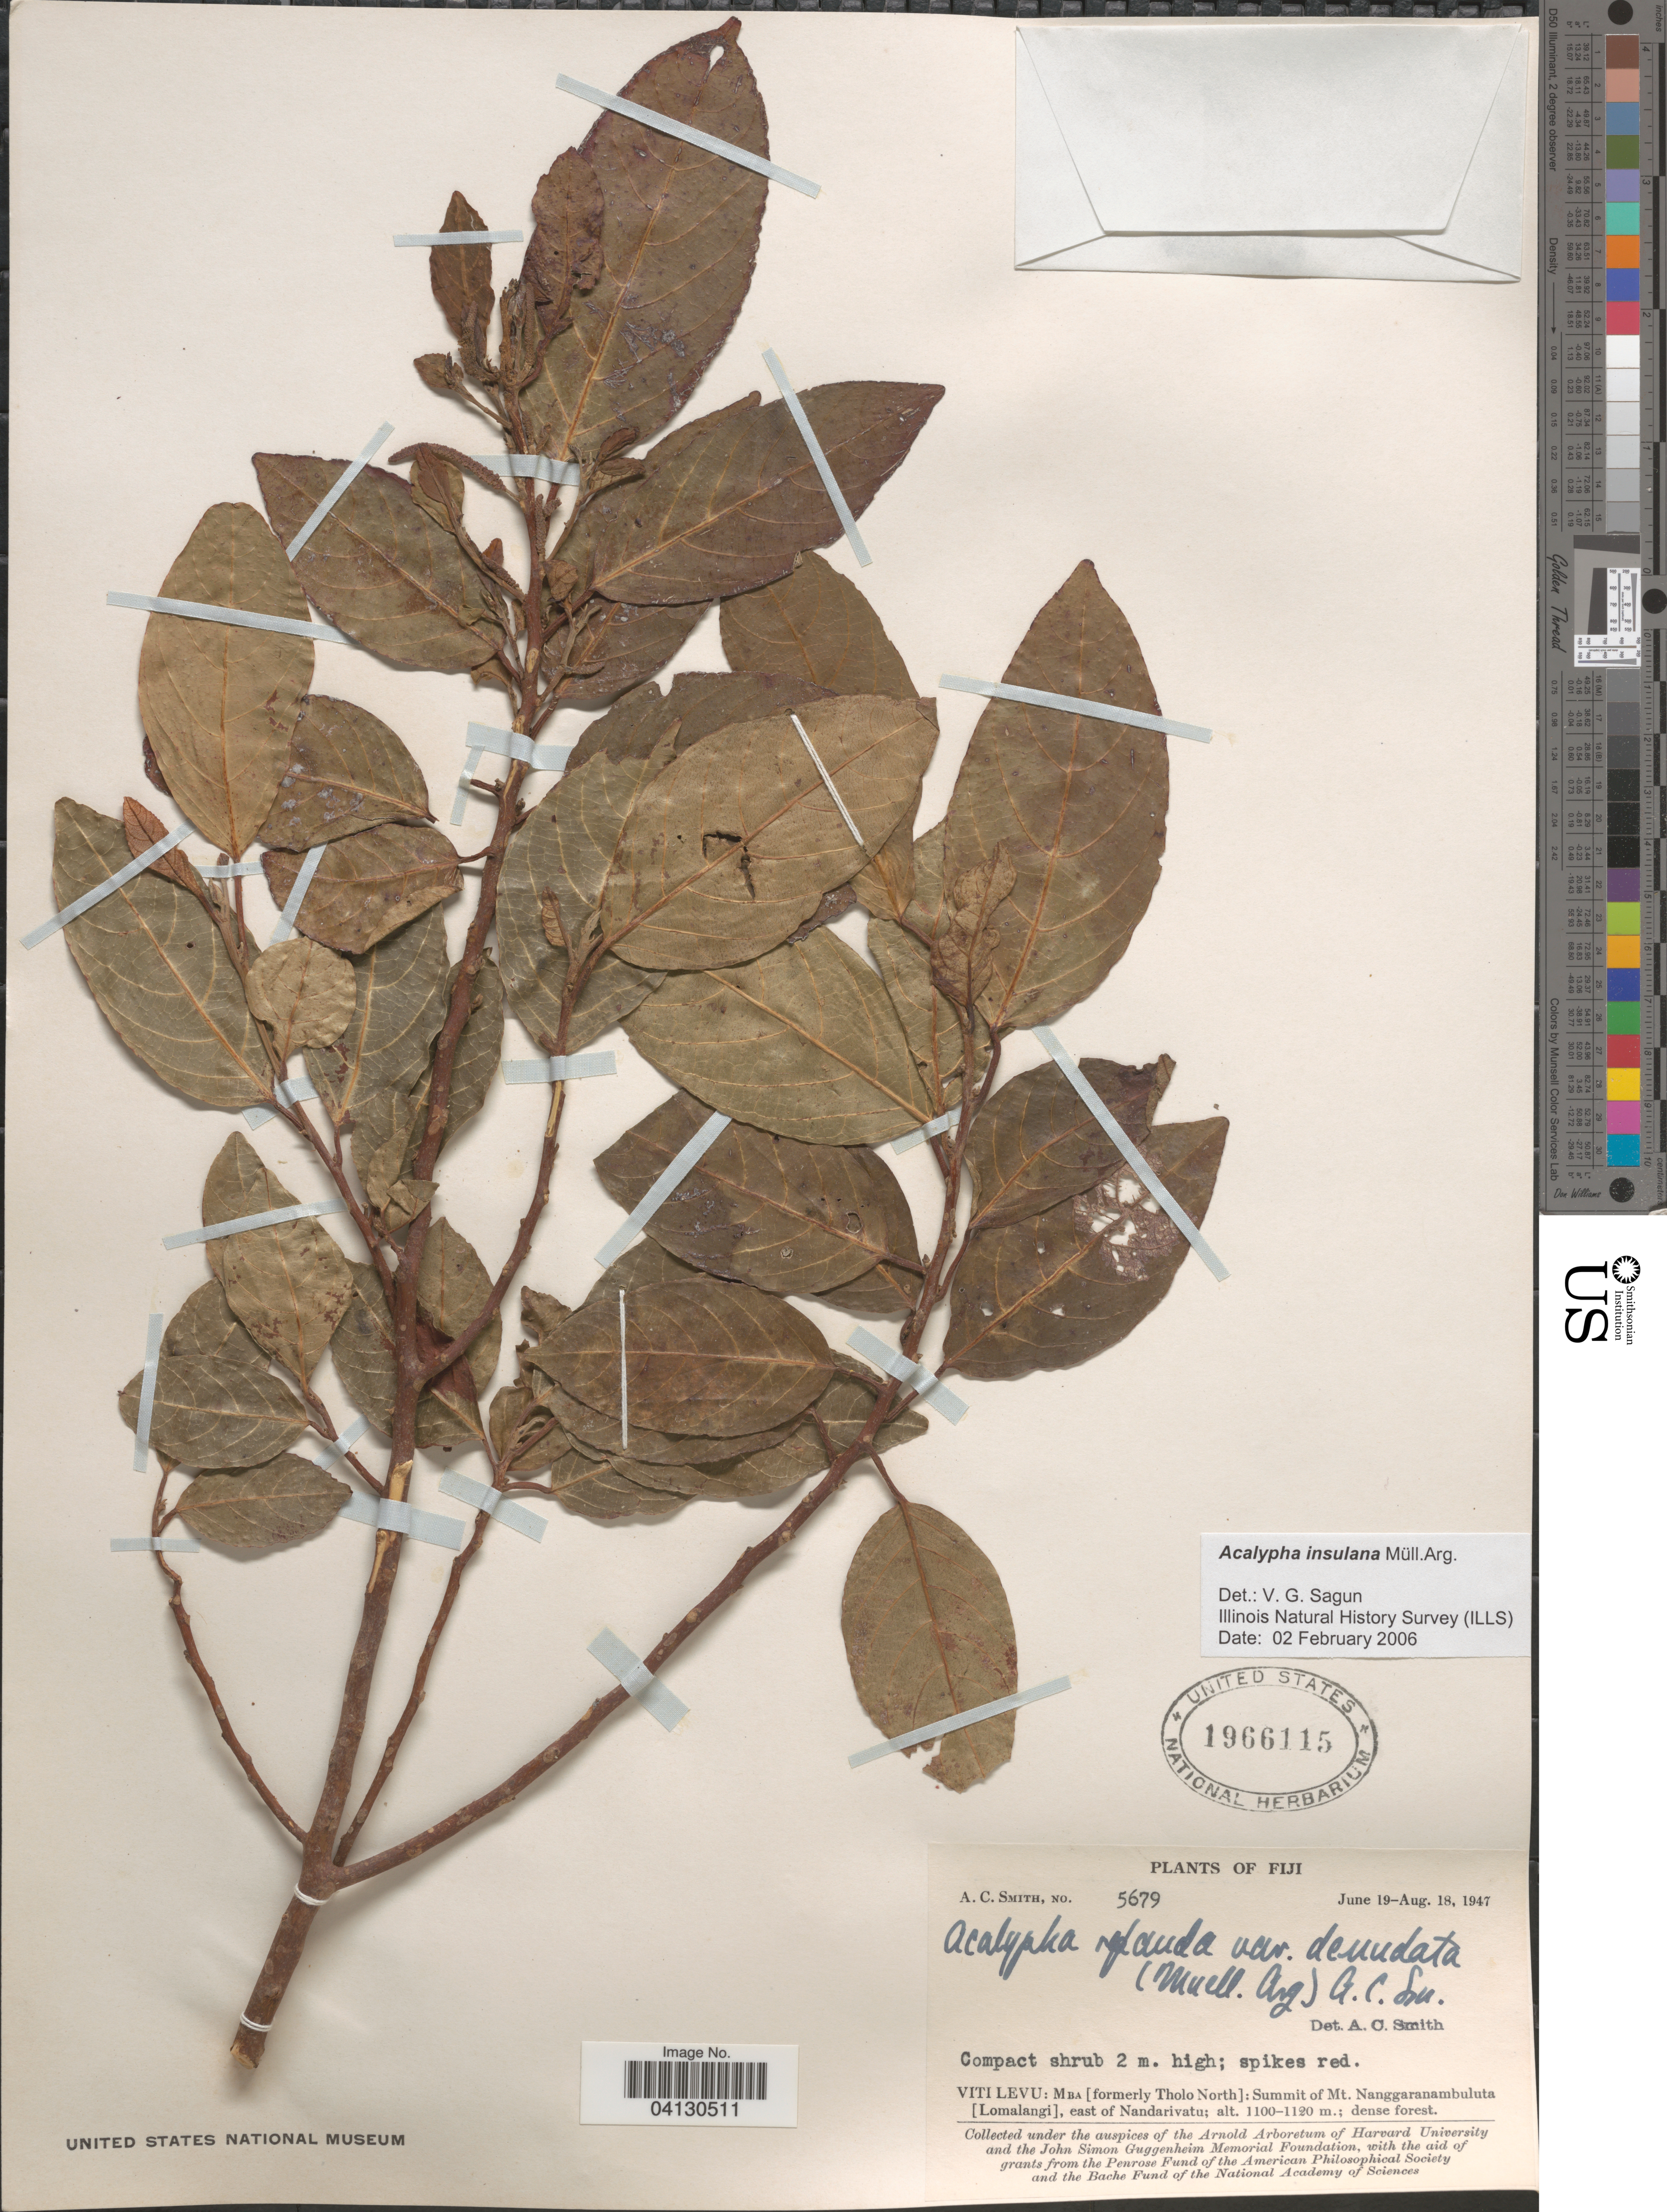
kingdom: Plantae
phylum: Tracheophyta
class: Magnoliopsida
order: Malpighiales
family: Euphorbiaceae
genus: Acalypha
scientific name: Acalypha insulana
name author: Müll. Arg.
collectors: A. C. Smith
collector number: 5679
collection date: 1947-06-19/1947-08-18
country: Fiji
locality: Viti Levu: Mba [formerly Tholo North]: Summit of Mt. Nanggaranambuluta [Lomalangi], east of Nandarivatu.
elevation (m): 1100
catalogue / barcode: US 1966115